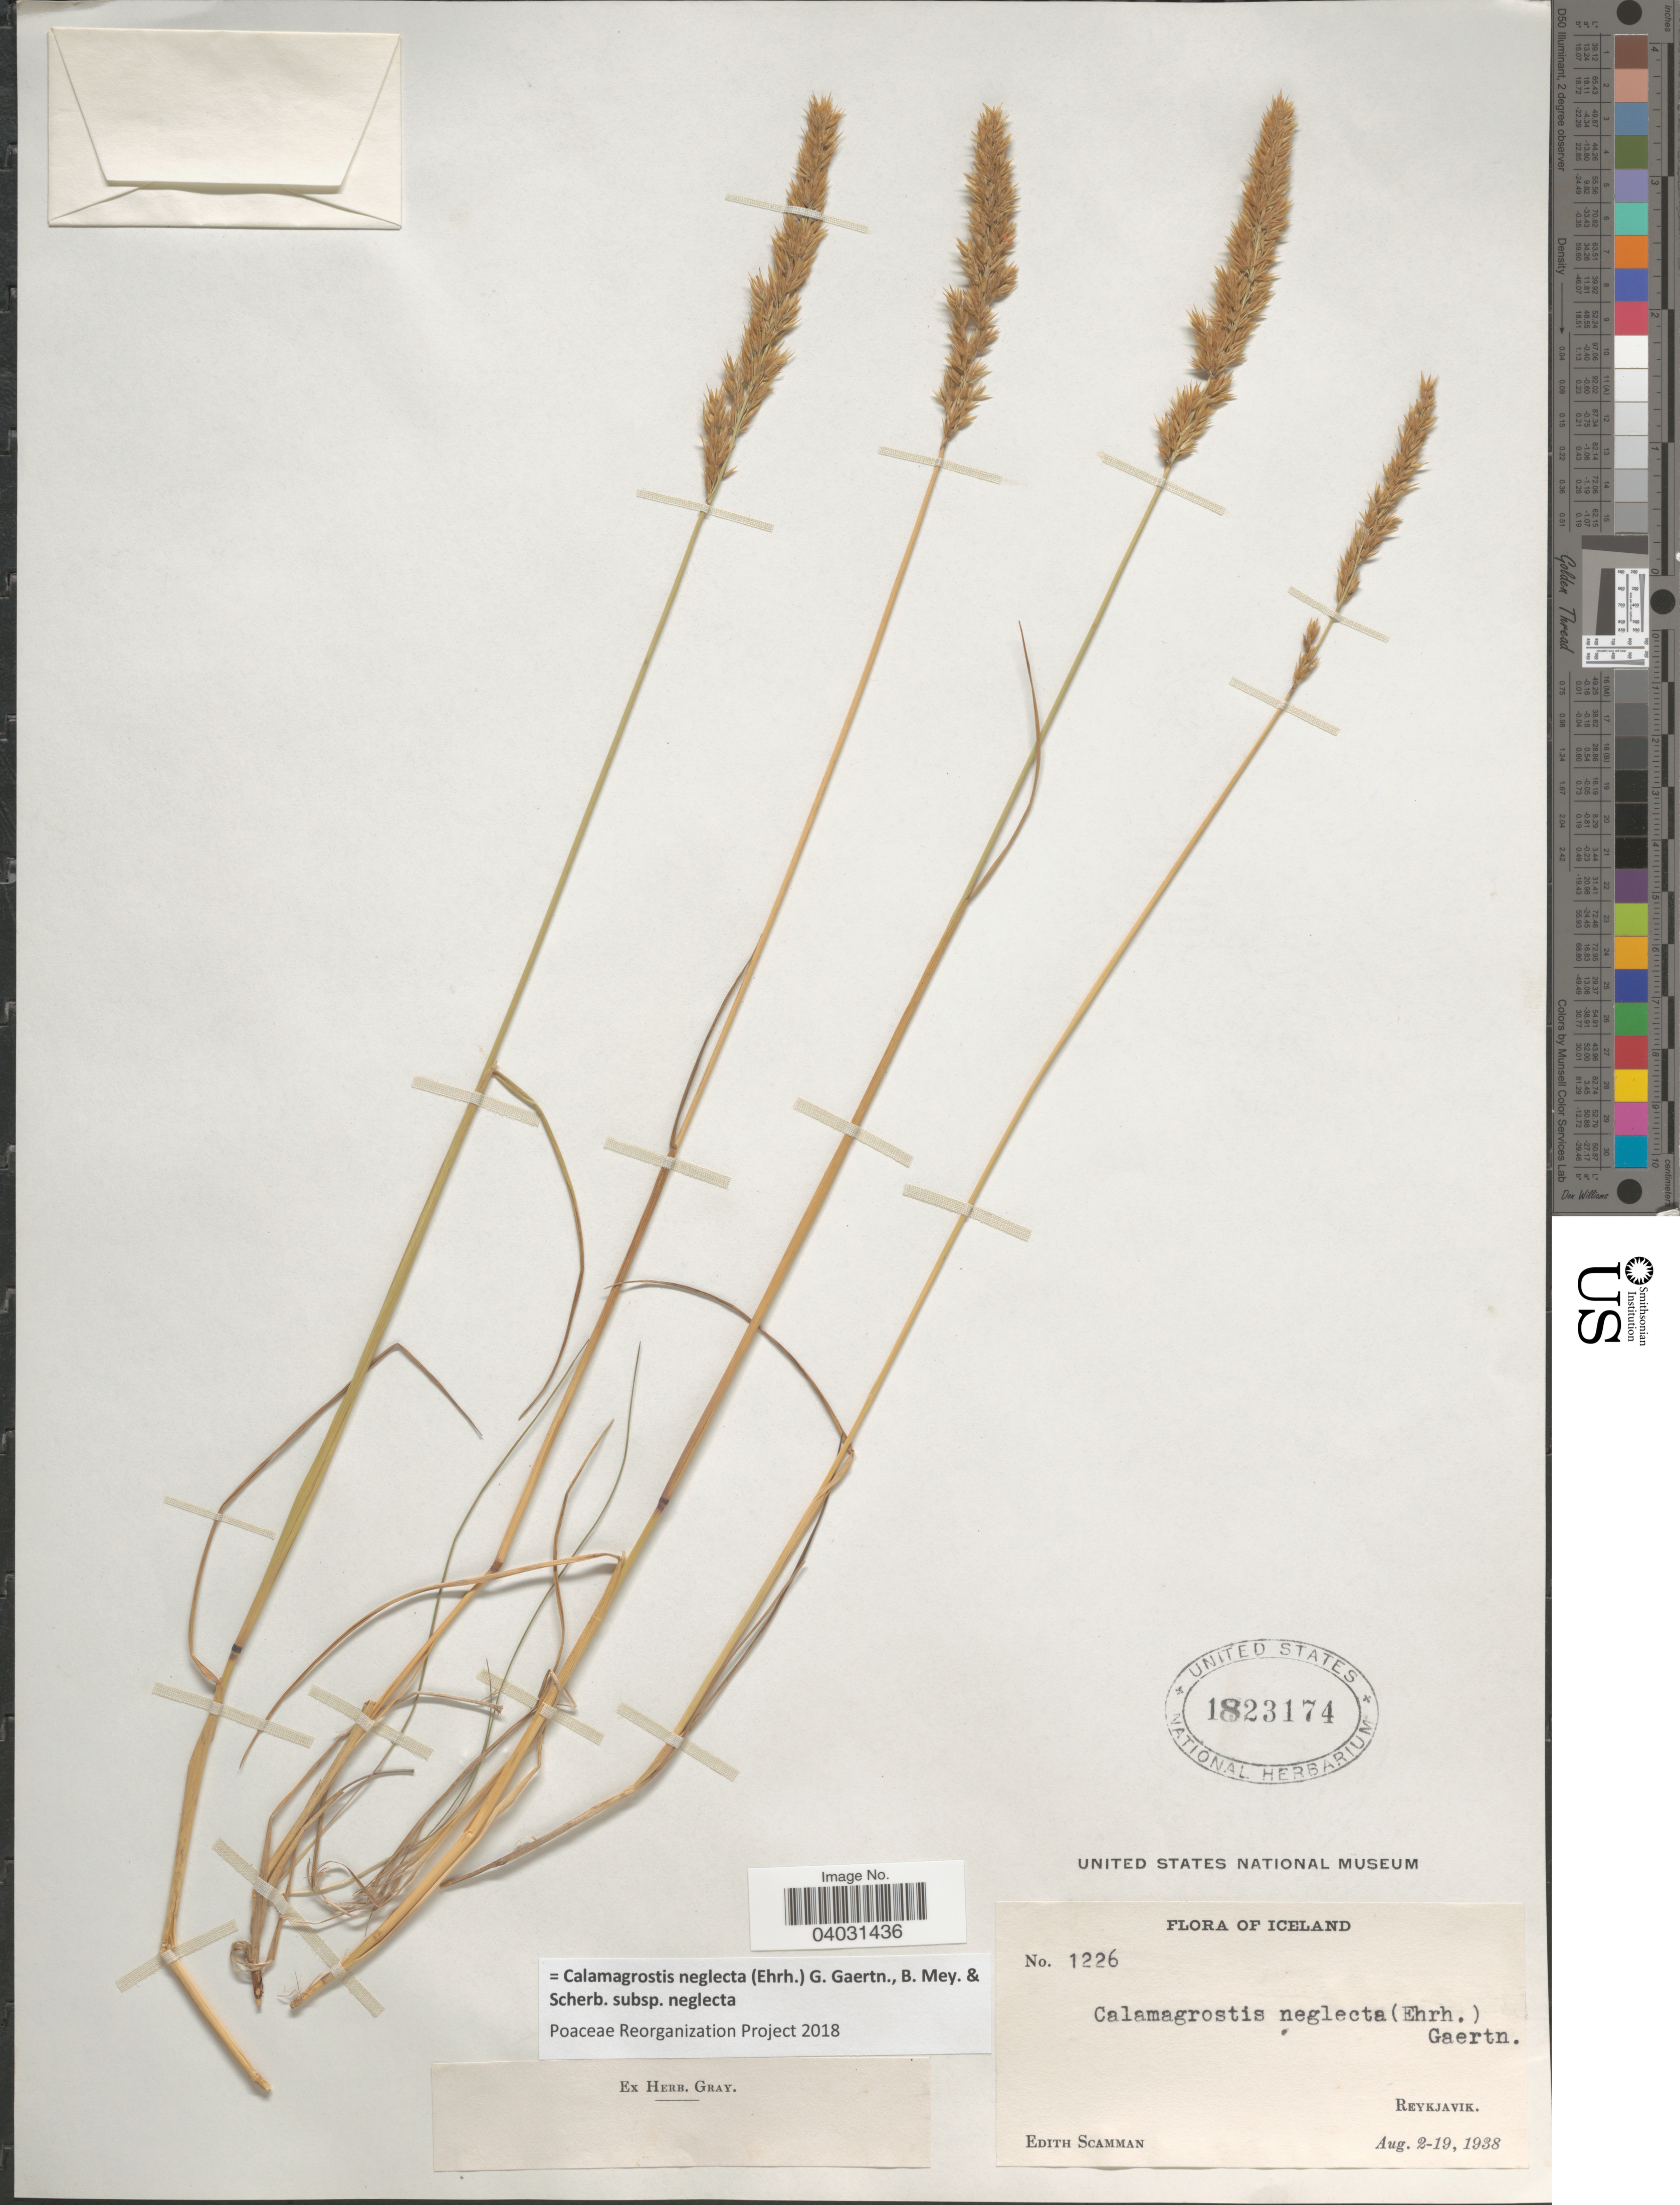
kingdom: Plantae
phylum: Tracheophyta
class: Liliopsida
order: Poales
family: Poaceae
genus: Calamagrostis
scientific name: Calamagrostis neglecta subsp. neglecta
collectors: E. Scamman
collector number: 1226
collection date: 1938-08-02/1938-08-19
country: Iceland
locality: Reykjavik.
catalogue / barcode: US 1823174